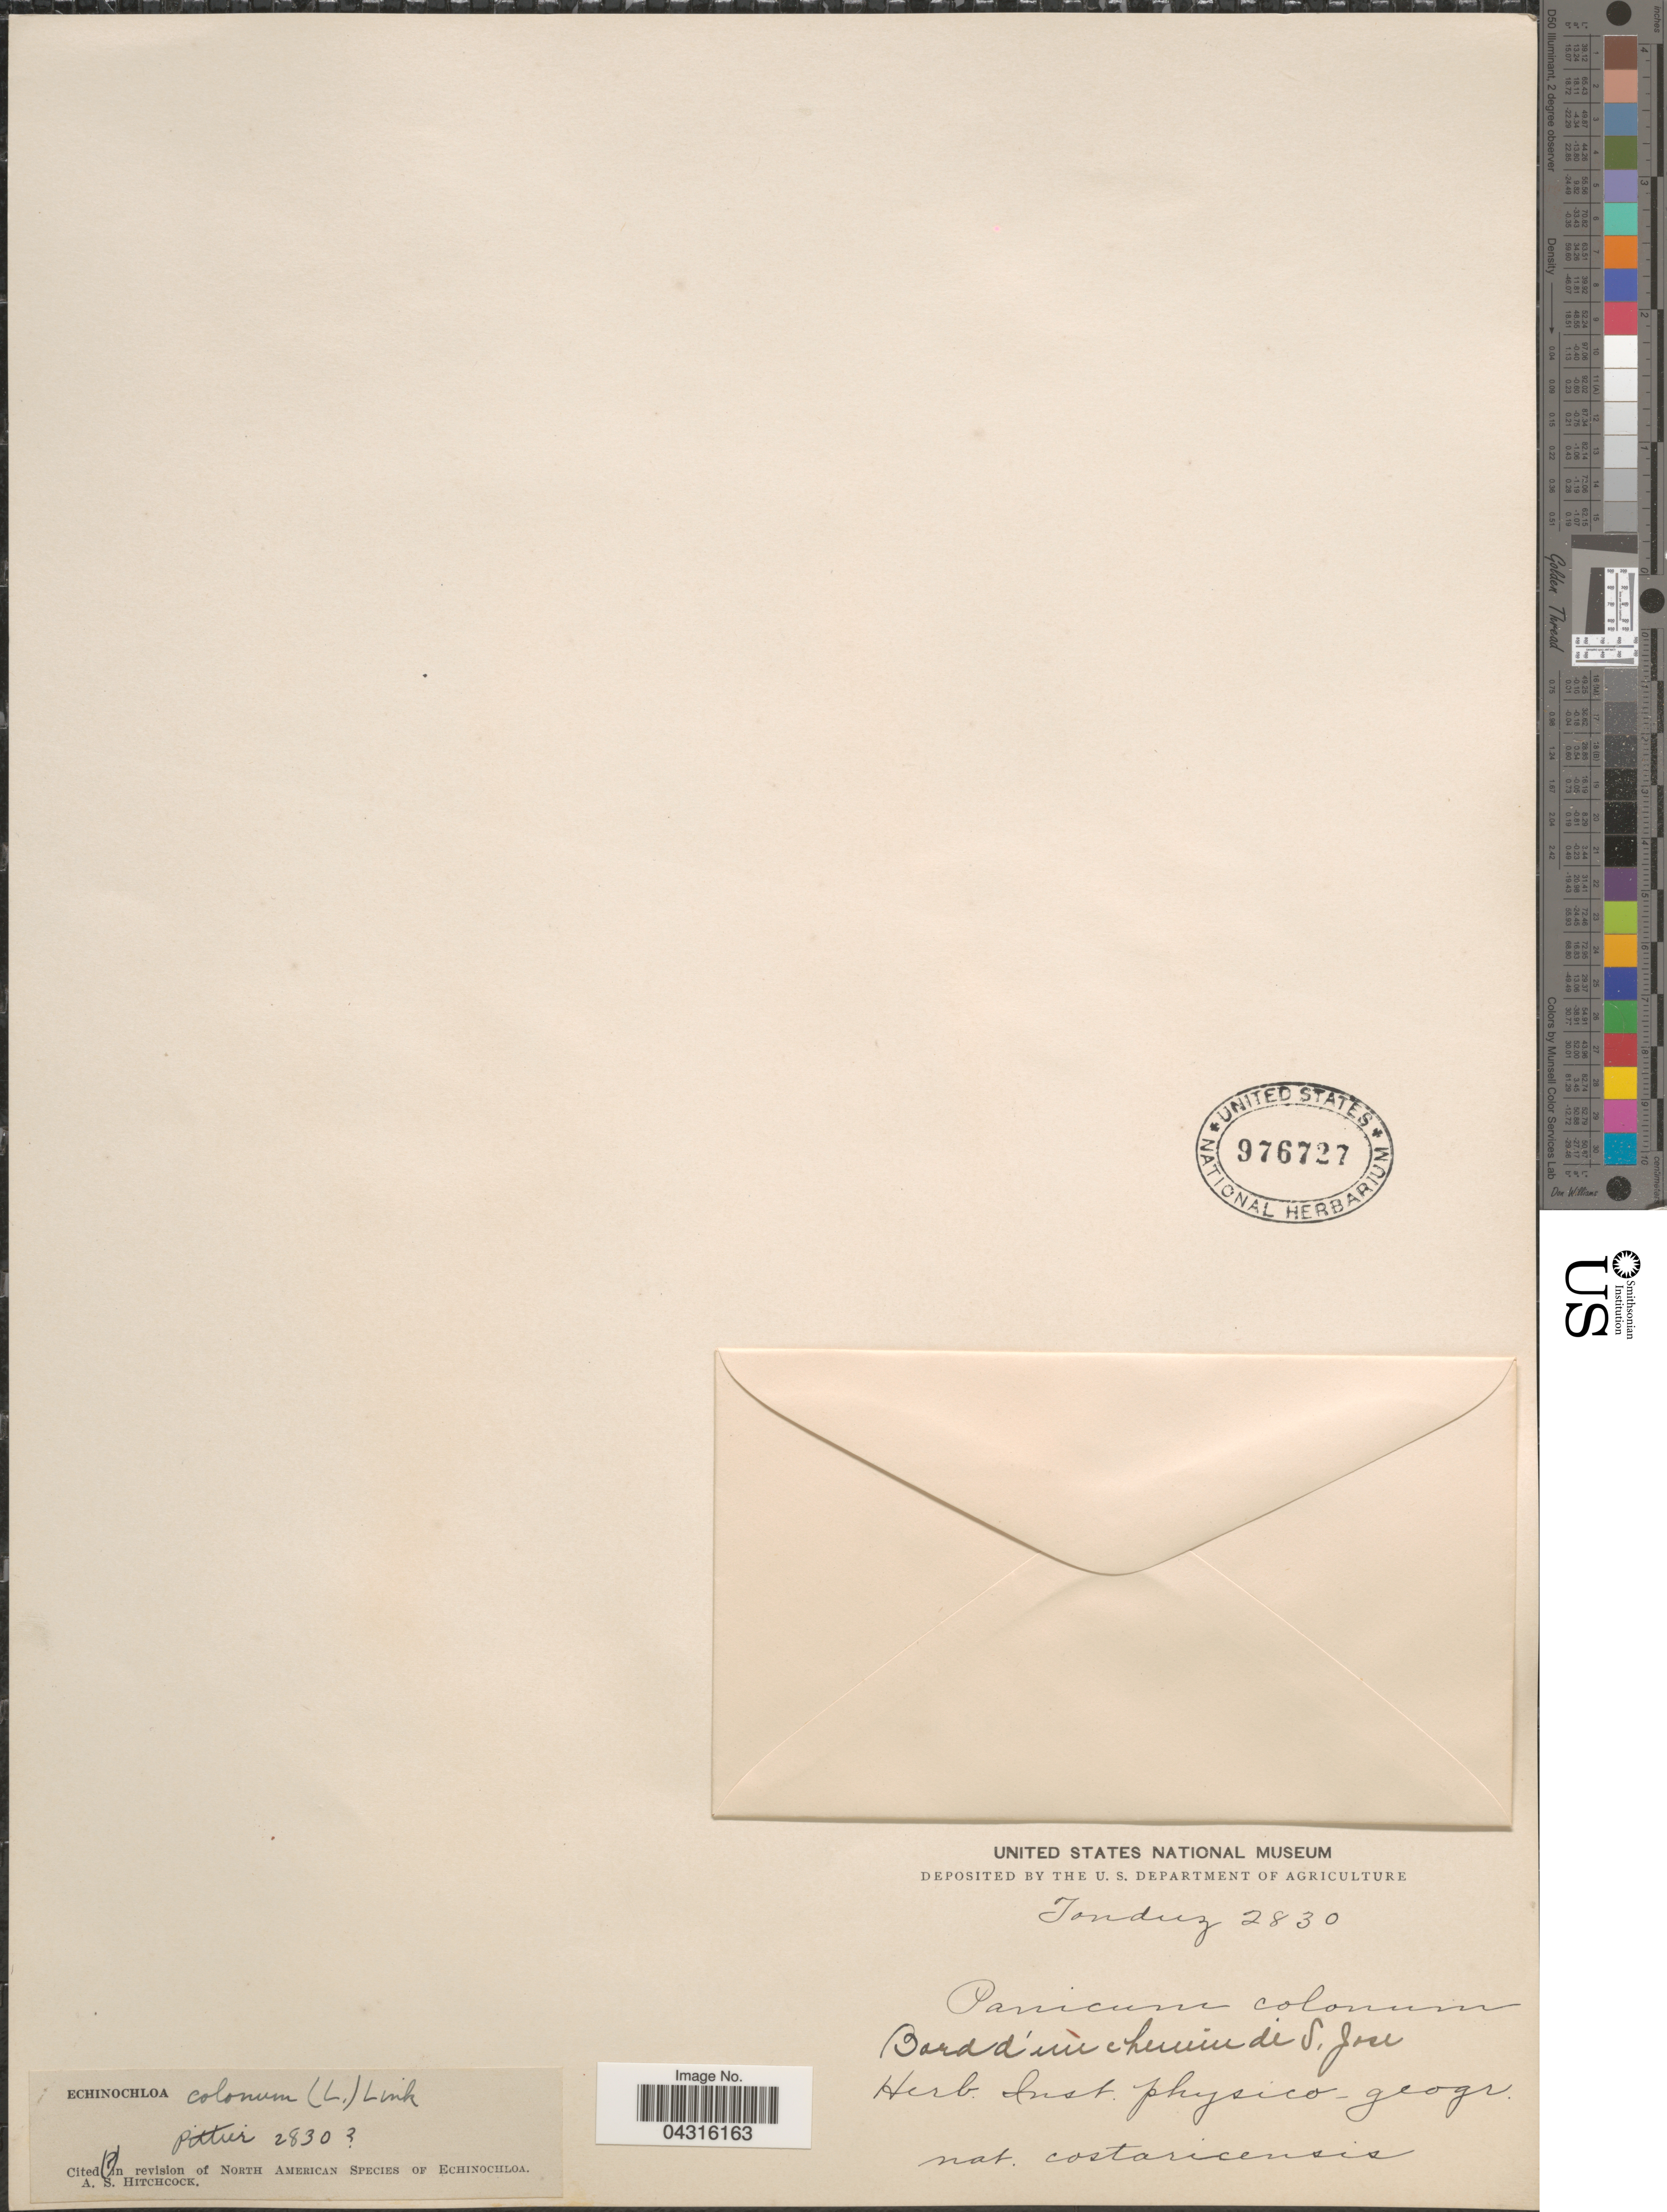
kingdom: Plantae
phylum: Tracheophyta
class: Liliopsida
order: Poales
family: Poaceae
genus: Echinochloa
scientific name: Echinochloa colona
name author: (L.) Link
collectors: Tonduz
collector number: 2830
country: Costa Rica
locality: Costaricensis. Bord d'un chemin de S. Jose.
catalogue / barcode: US 976727